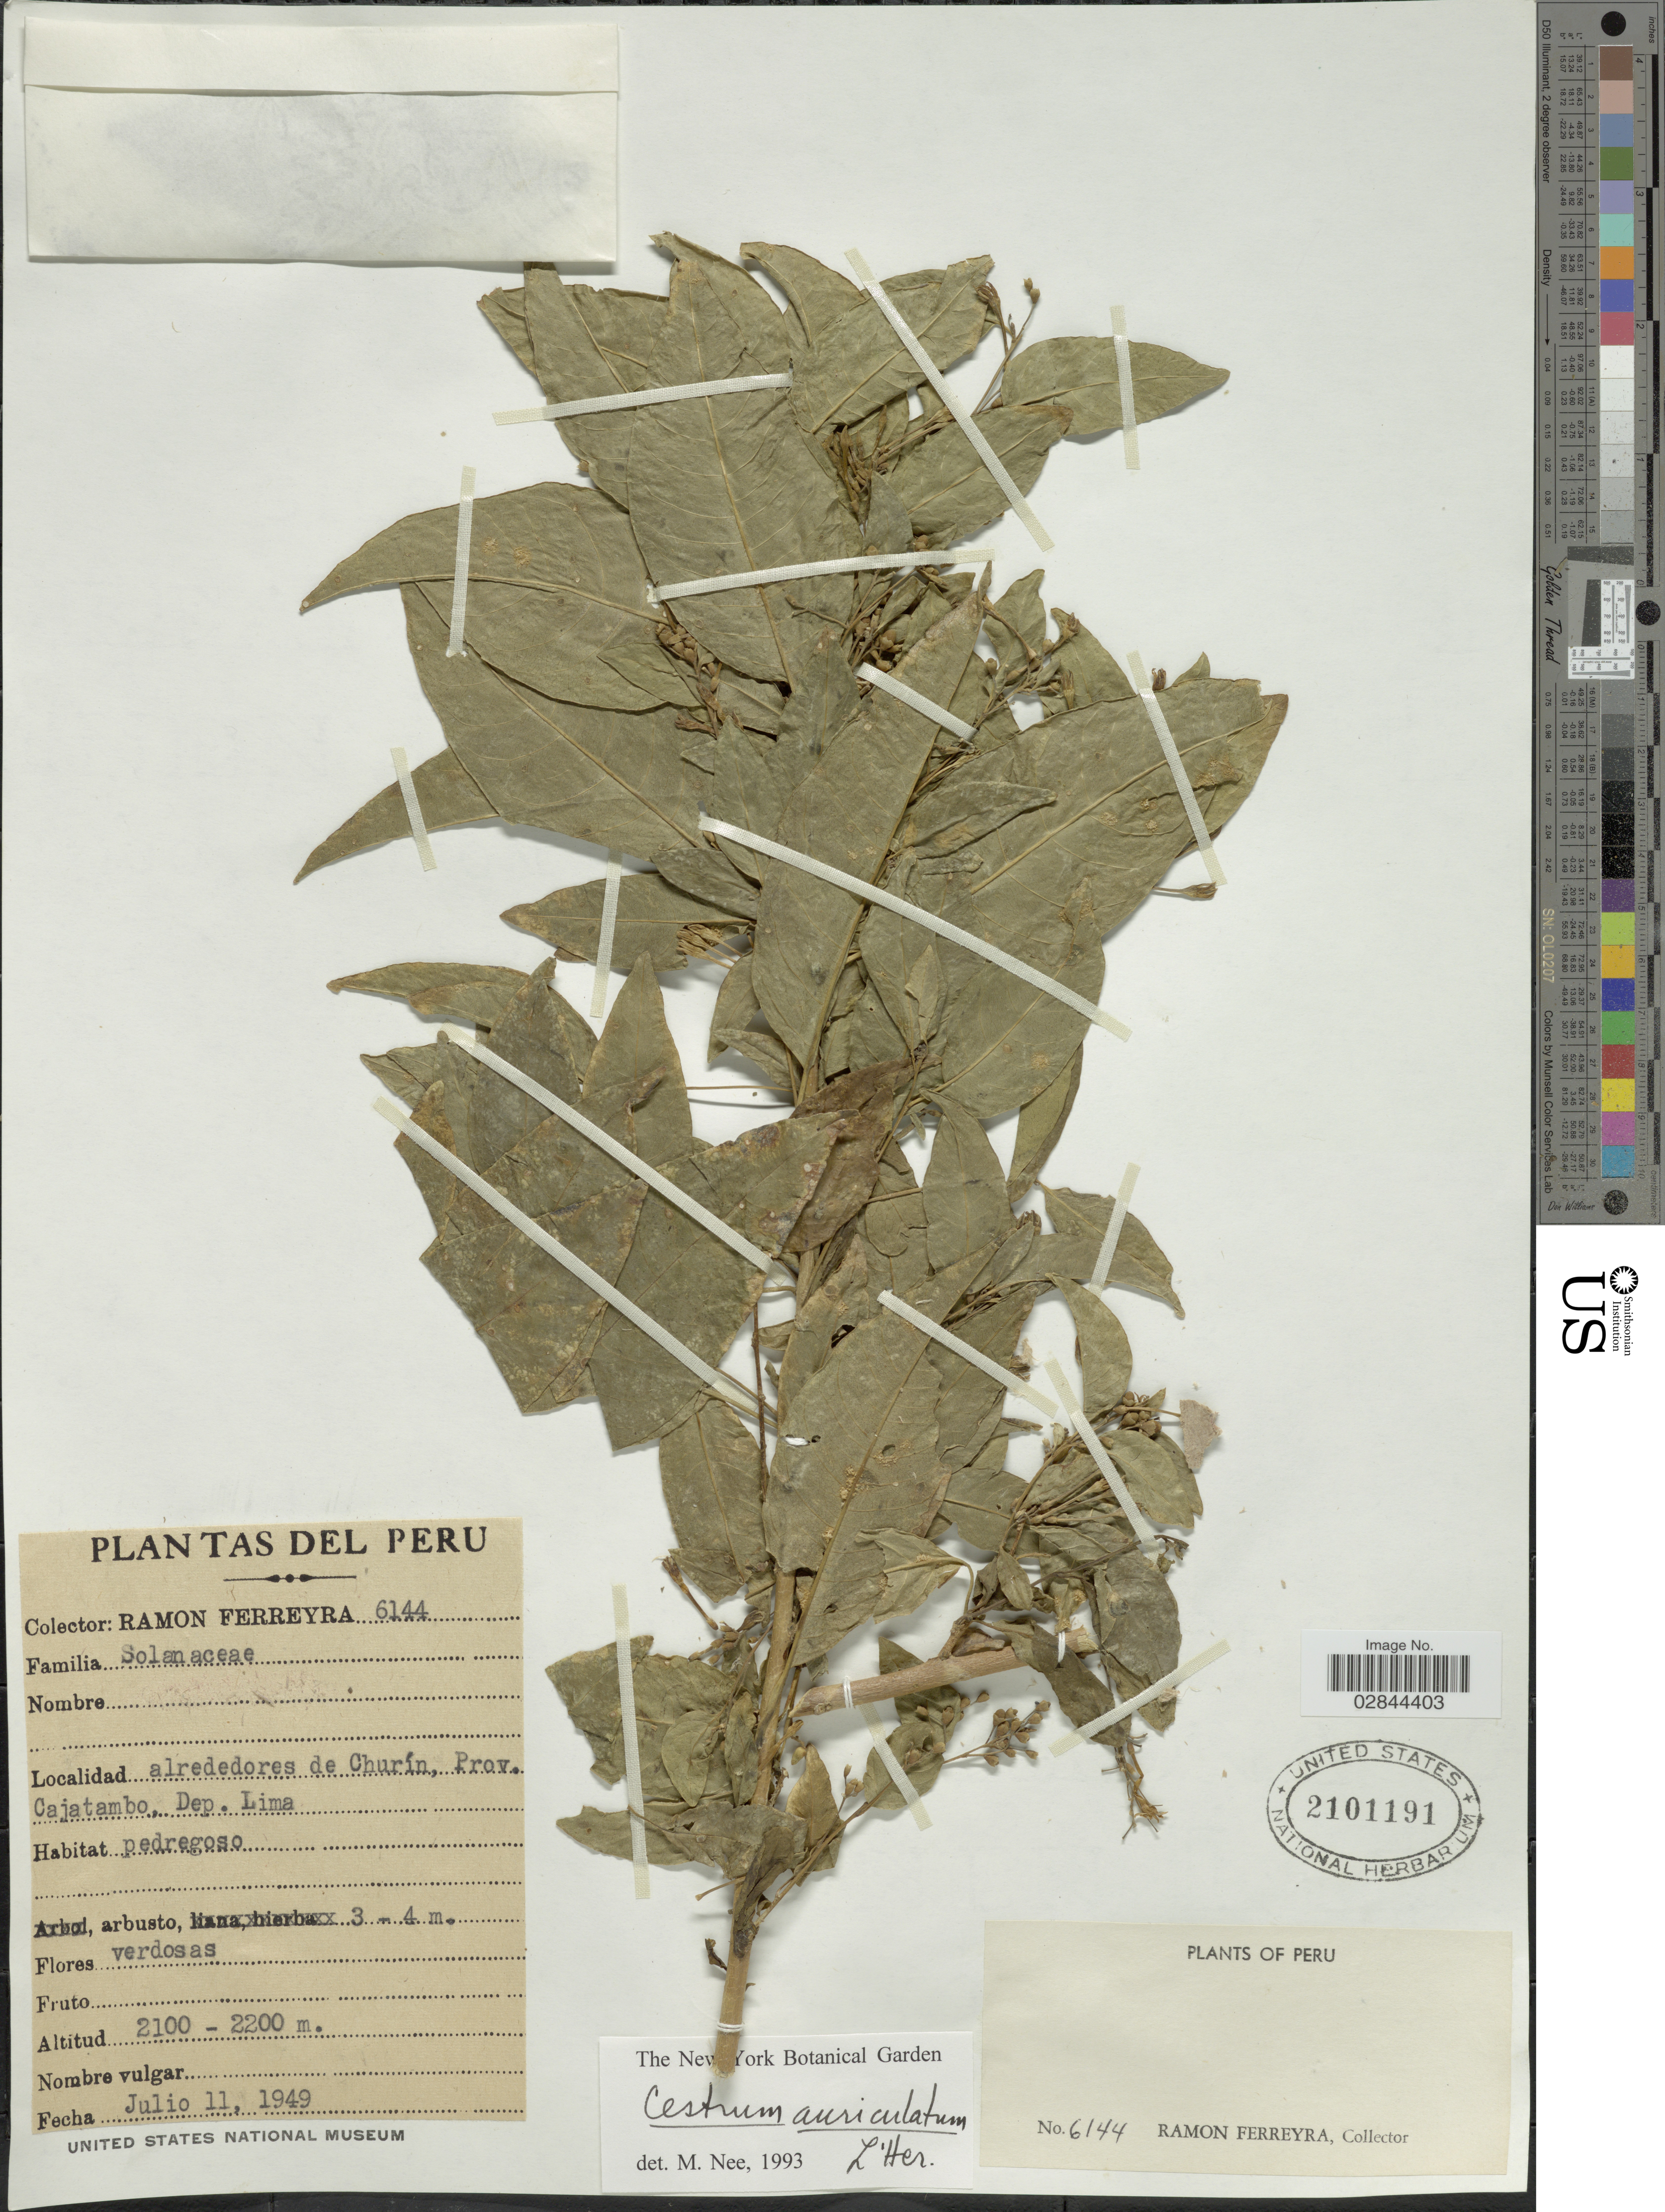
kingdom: Plantae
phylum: Tracheophyta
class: Magnoliopsida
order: Solanales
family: Solanaceae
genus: Cestrum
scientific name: Cestrum auriculatum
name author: L'Hér.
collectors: R. A. Ferreyra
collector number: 6144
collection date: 1949-07-11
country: Peru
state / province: Lima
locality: Alrededores de Churín, Prov. Cajatambo, Dep. Lima.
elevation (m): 2100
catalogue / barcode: US 2101191